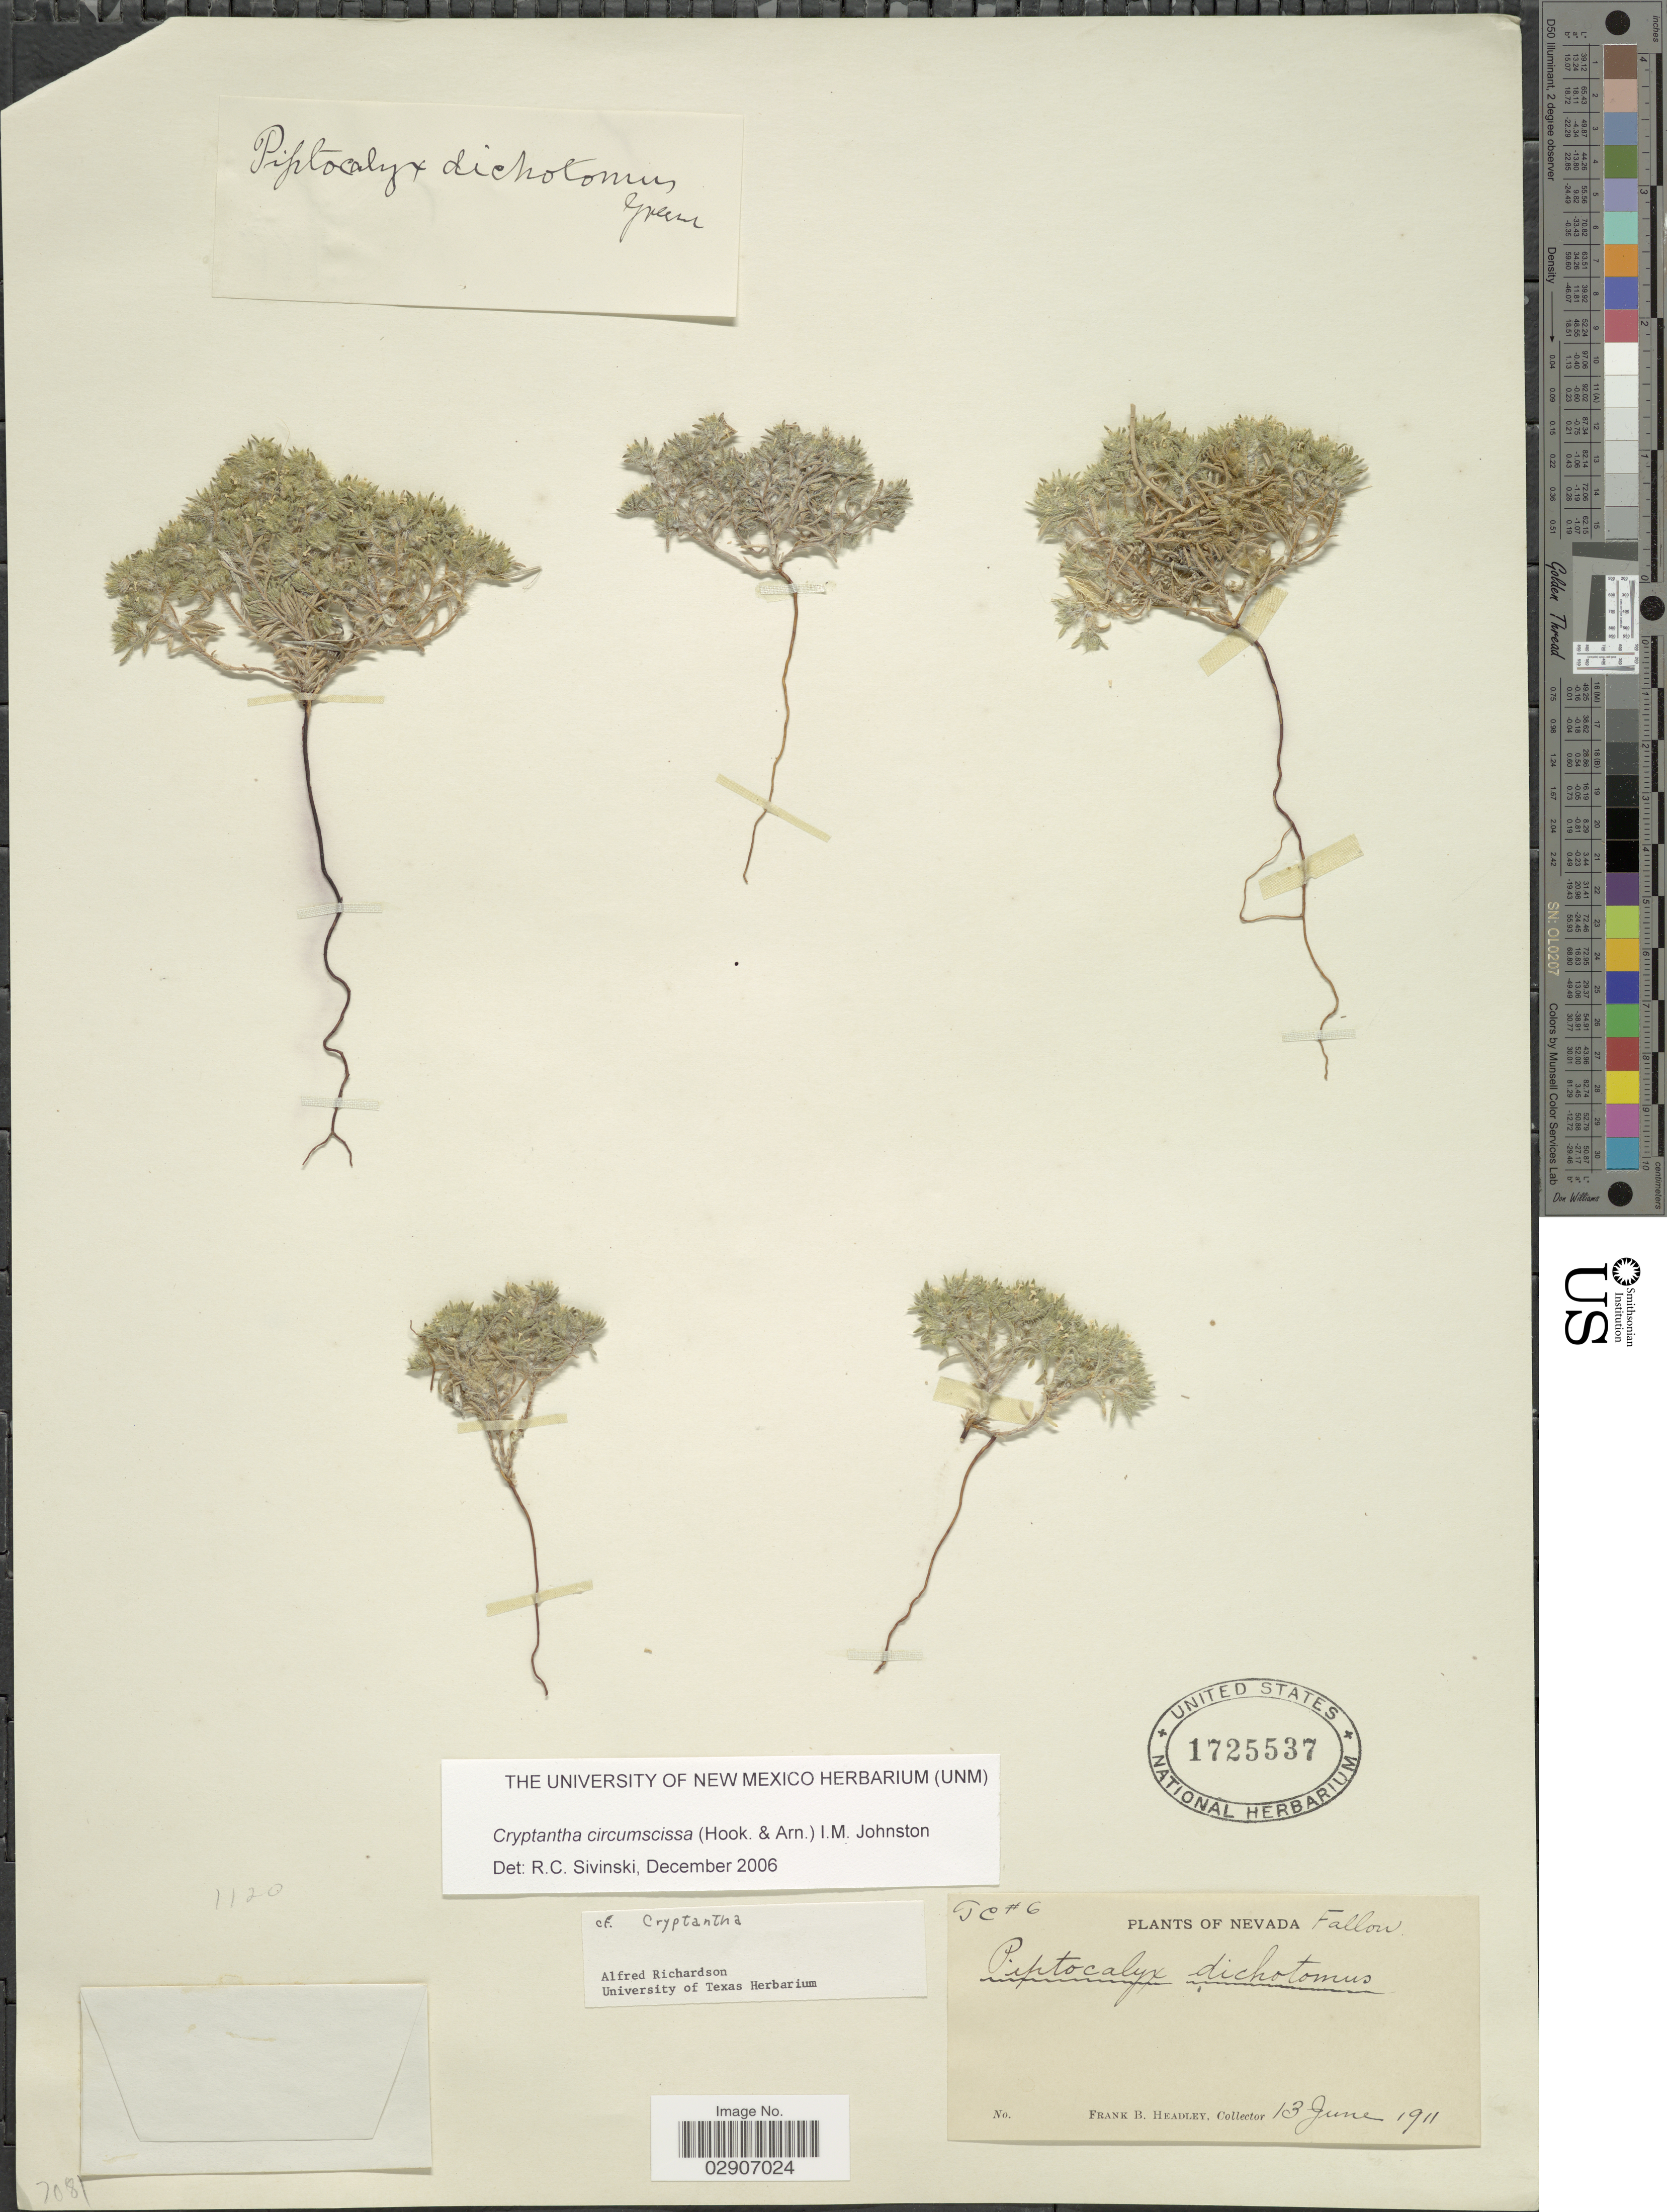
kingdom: Plantae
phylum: Tracheophyta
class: Magnoliopsida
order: Boraginales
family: Boraginaceae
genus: Cryptantha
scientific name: Cryptantha circumscissa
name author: (Hook. & Arn.) I.M. Johnst.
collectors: F. B. Headley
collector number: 6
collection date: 1911-06-13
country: United States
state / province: Nevada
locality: Nevada Fallon.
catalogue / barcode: US 1725537